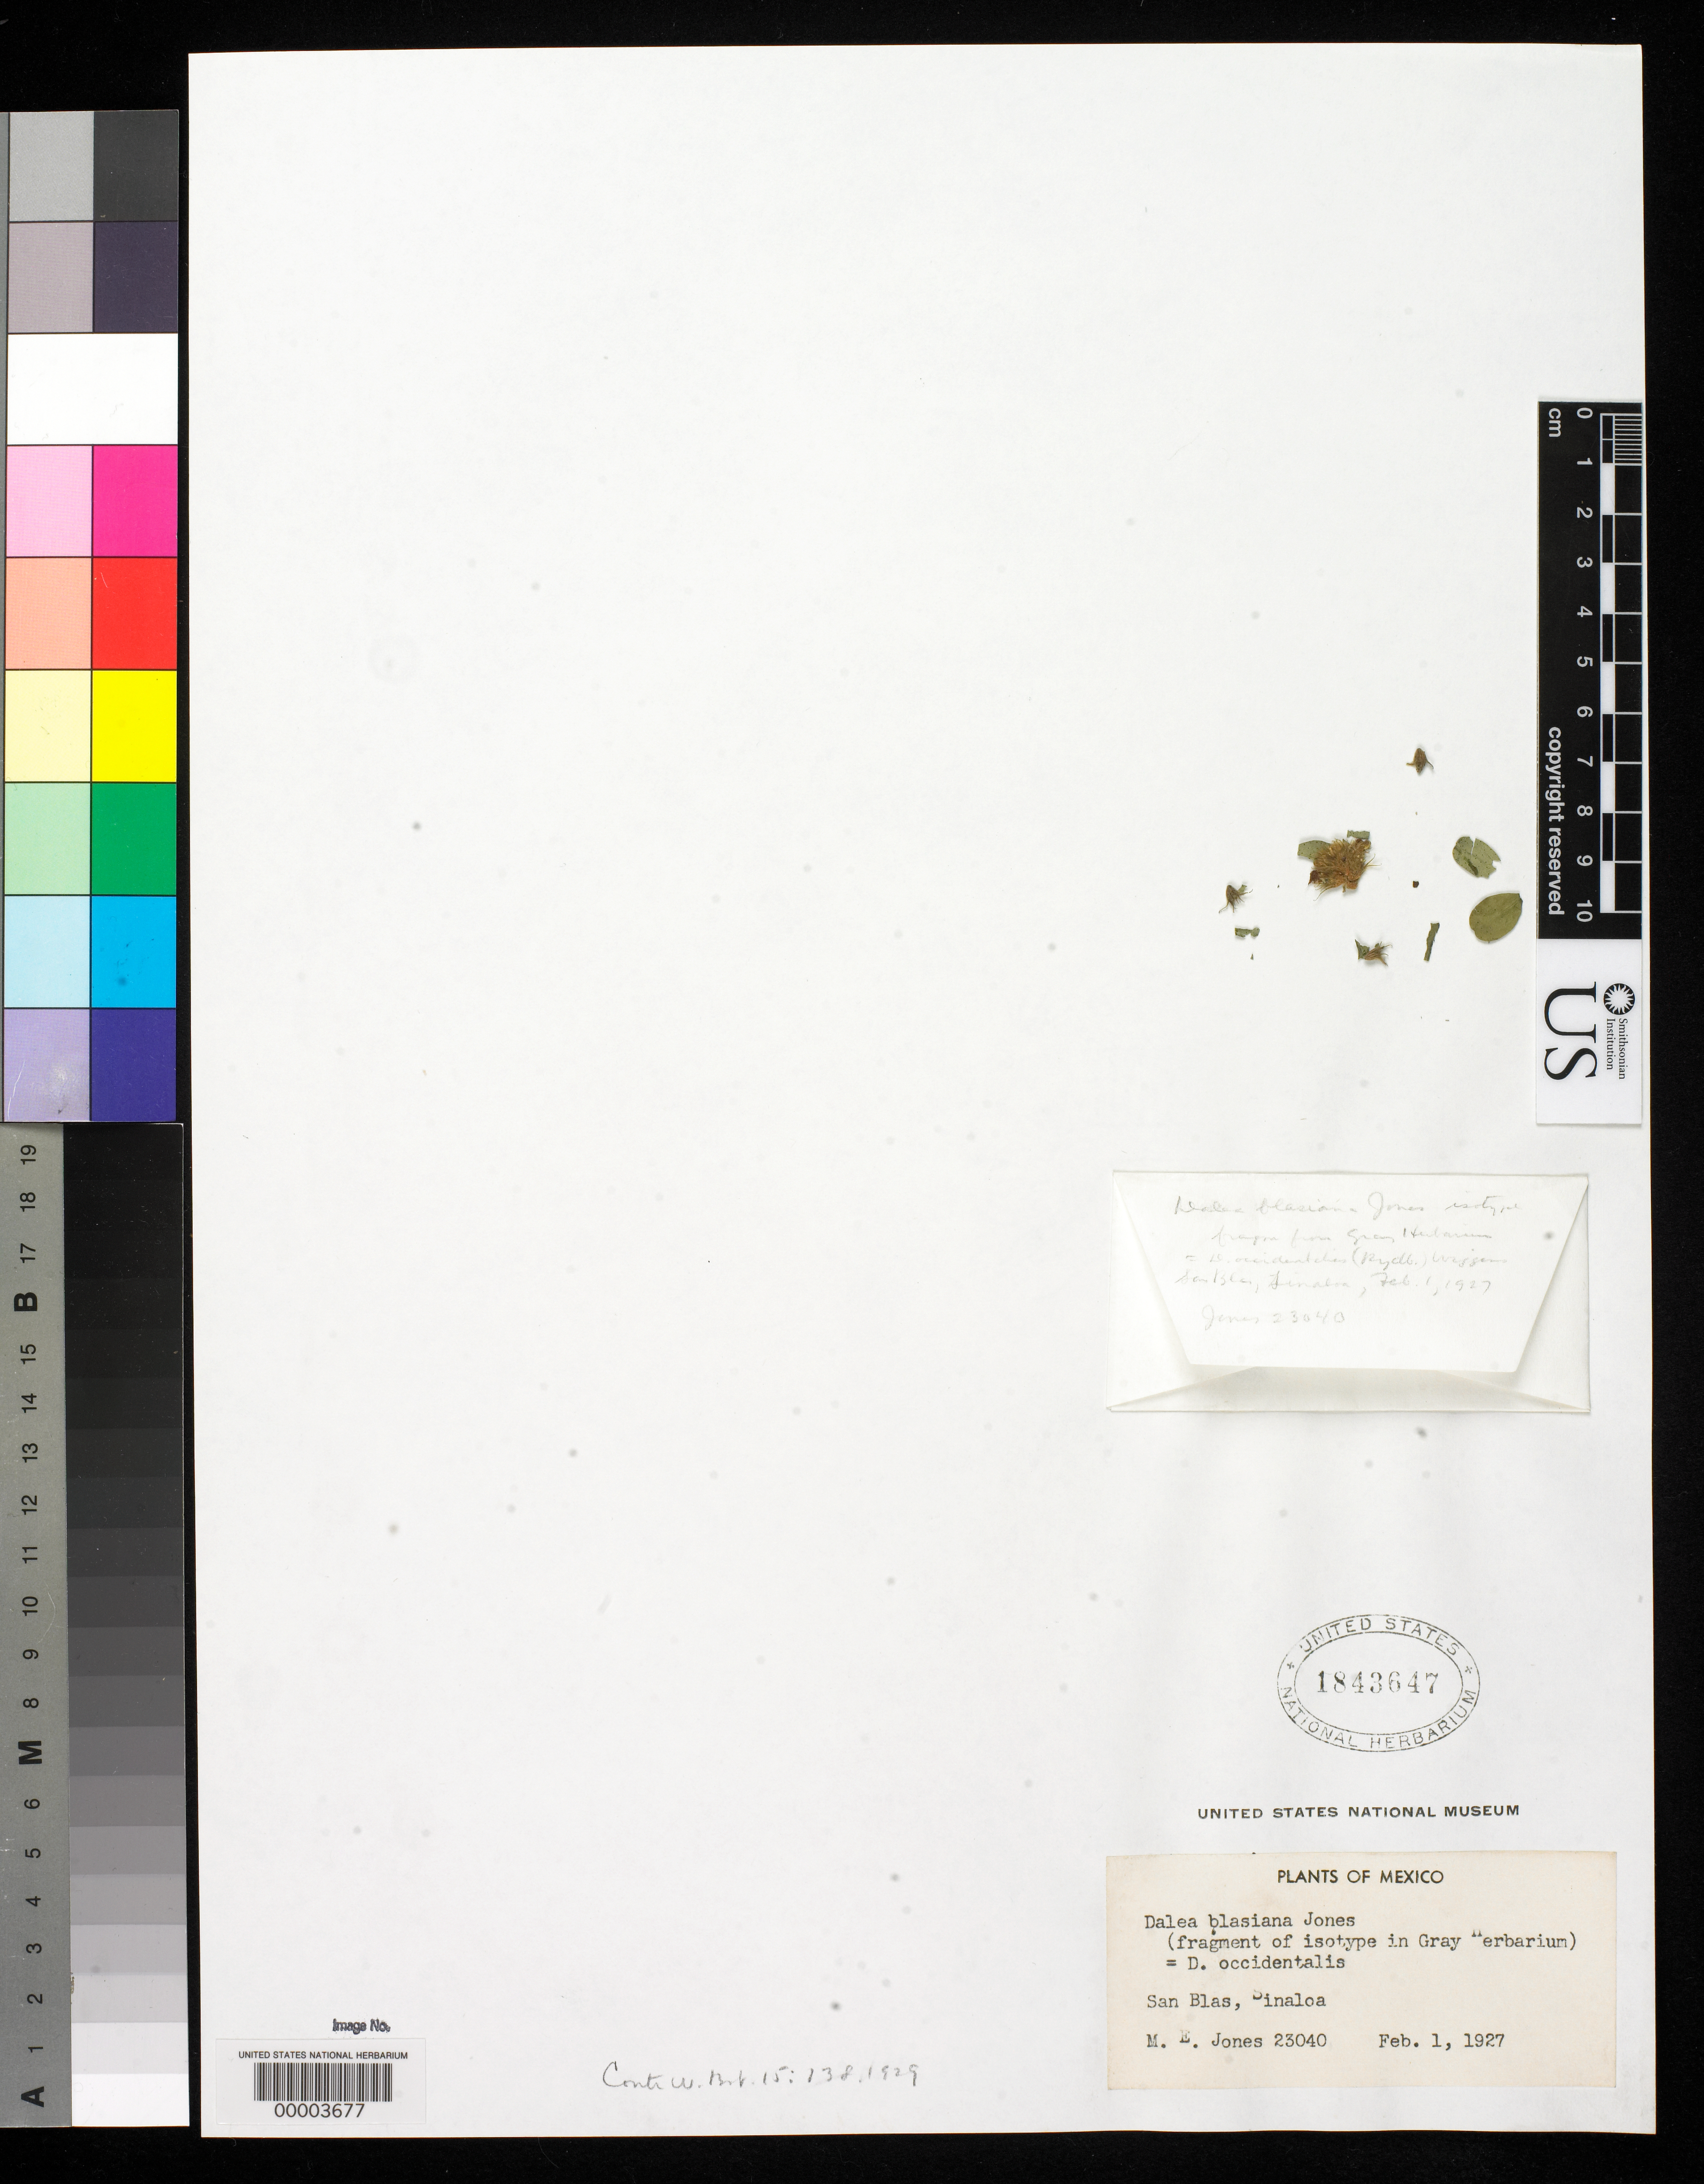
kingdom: Plantae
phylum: Tracheophyta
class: Magnoliopsida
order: Fabales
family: Fabaceae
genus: Dalea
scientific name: Dalea blasiana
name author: M.E. Jones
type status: Isotype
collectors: M. E. Jones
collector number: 23040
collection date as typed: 01 Feb 1927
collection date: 1927-02-01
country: Mexico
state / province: Sinaloa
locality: San Blas.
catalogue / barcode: US 1843647